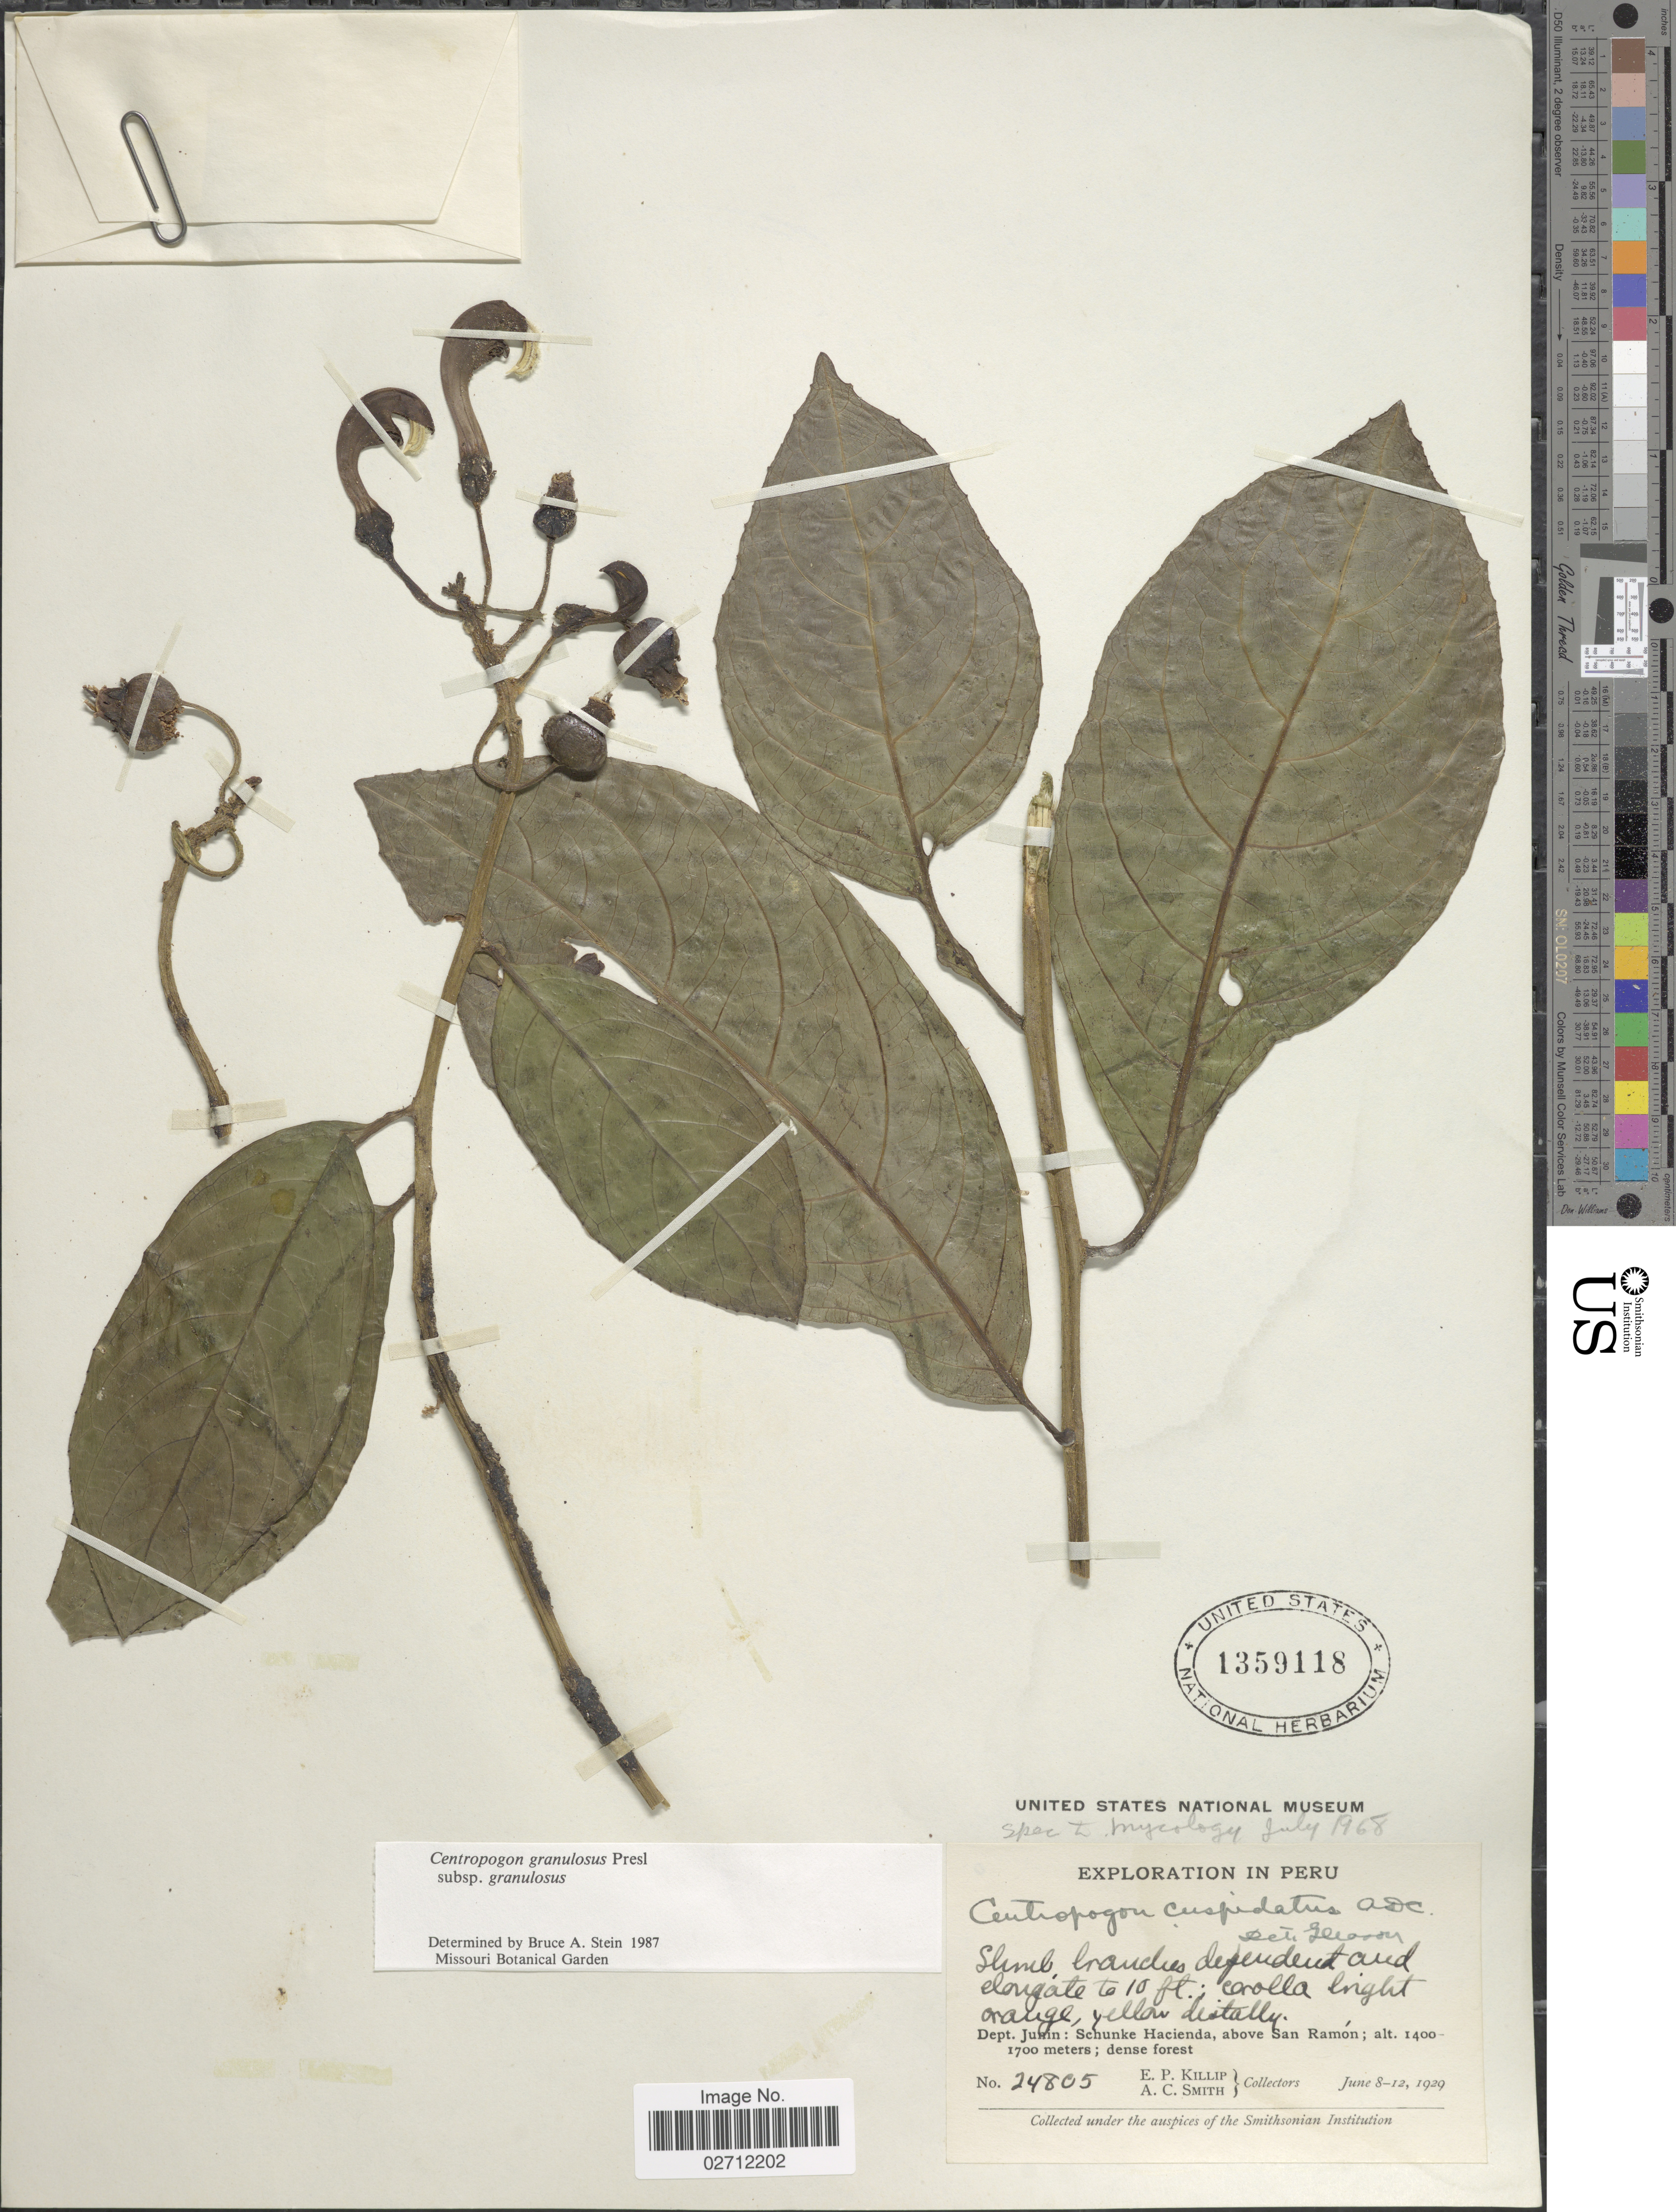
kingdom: Plantae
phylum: Tracheophyta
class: Magnoliopsida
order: Asterales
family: Campanulaceae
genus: Centropogon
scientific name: Centropogon granulosus subsp. granulosus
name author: C. Presl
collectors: E. P. Killip & A. C. Smith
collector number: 24805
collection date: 1929-06-08/1929-06-12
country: Peru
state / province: Junín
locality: Schunke Hacienda, above San Ramon.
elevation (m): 1400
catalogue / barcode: US 1359118